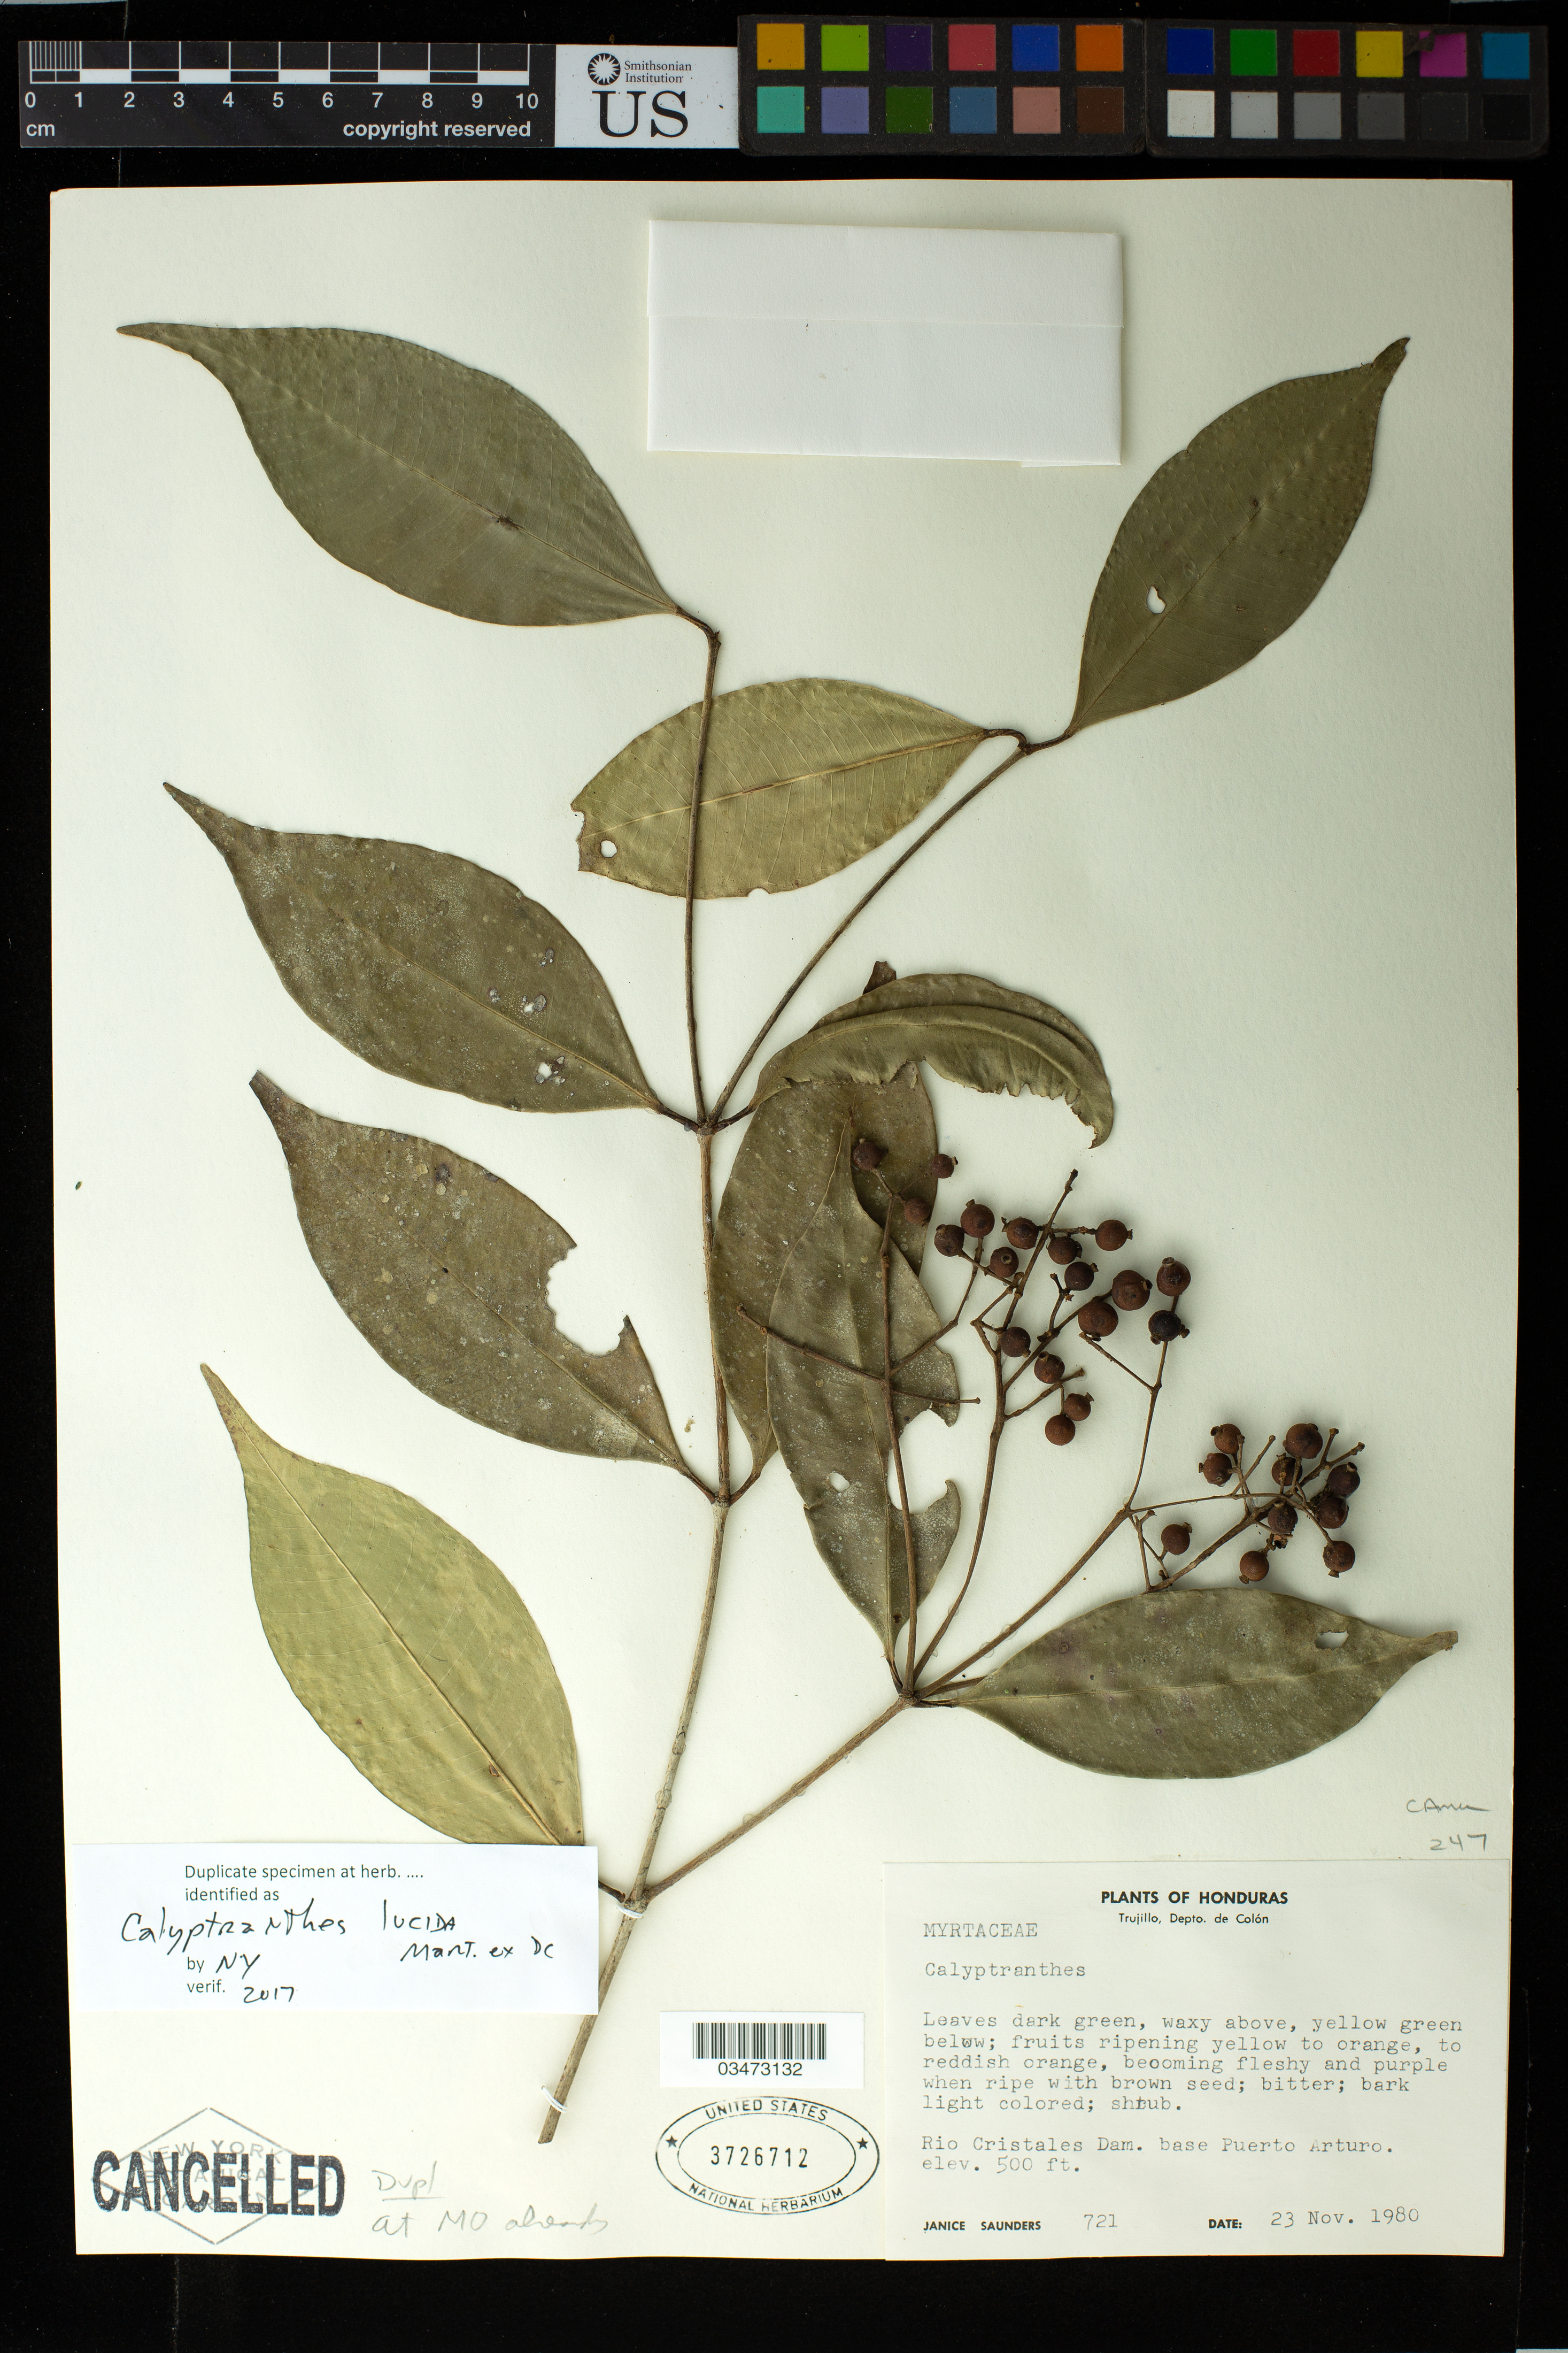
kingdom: Plantae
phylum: Tracheophyta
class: Magnoliopsida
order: Myrtales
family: Myrtaceae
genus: Myrcia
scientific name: Myrcia neolucida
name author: A.R. Lourenço & E. Lucas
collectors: J. Saunders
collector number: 721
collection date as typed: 23 Nov 1980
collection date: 1980-11-23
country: Honduras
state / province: Colón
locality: Rio Cristales Dam. base Puerto Arturo.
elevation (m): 152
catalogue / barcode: US 3726712